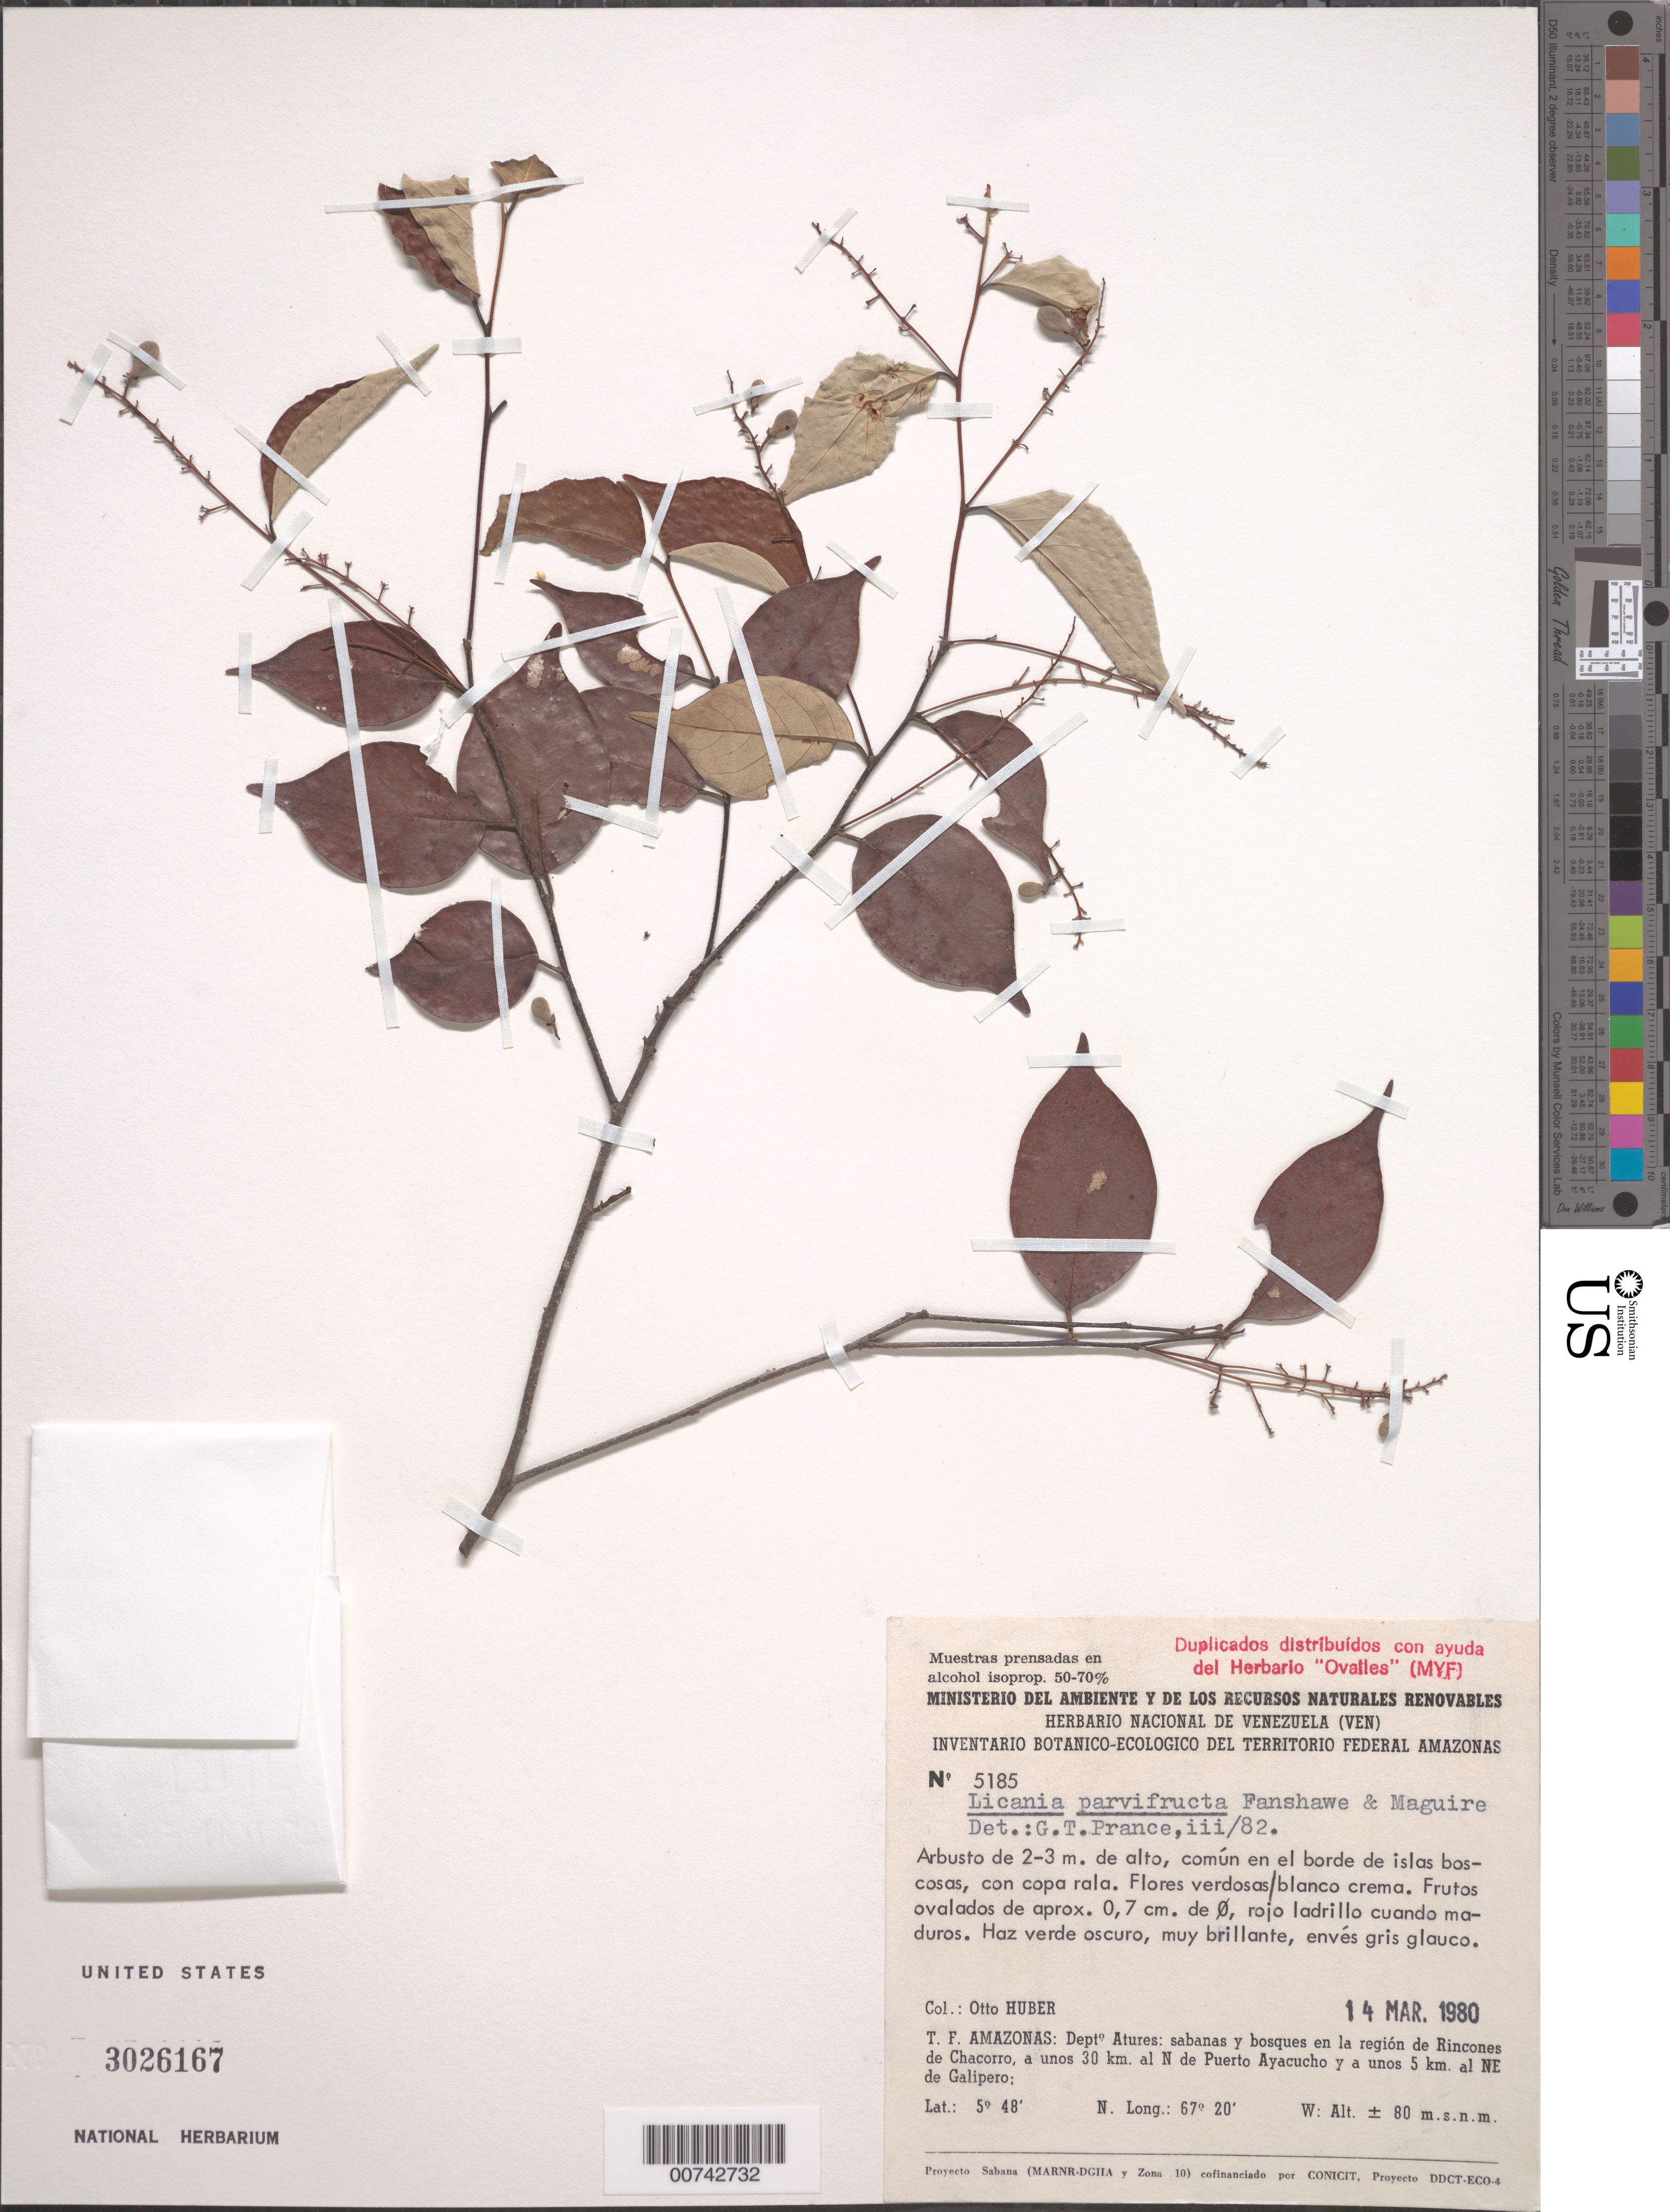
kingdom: Plantae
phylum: Tracheophyta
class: Magnoliopsida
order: Malpighiales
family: Chrysobalanaceae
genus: Licania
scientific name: Licania parvifructa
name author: Fanshawe & Maguire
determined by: Prance, G. T.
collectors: O. Huber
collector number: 5185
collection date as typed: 14-Mar-80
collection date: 1980-03-14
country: Venezuela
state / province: Amazonas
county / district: Atures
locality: Rincones de Chacorro, 30 km N de Puerto Ayacucho, 5 km NE Galipero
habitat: Sabanas y bosques, en el borde de islas boscosas, con copa rala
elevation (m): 80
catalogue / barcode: US 3026167